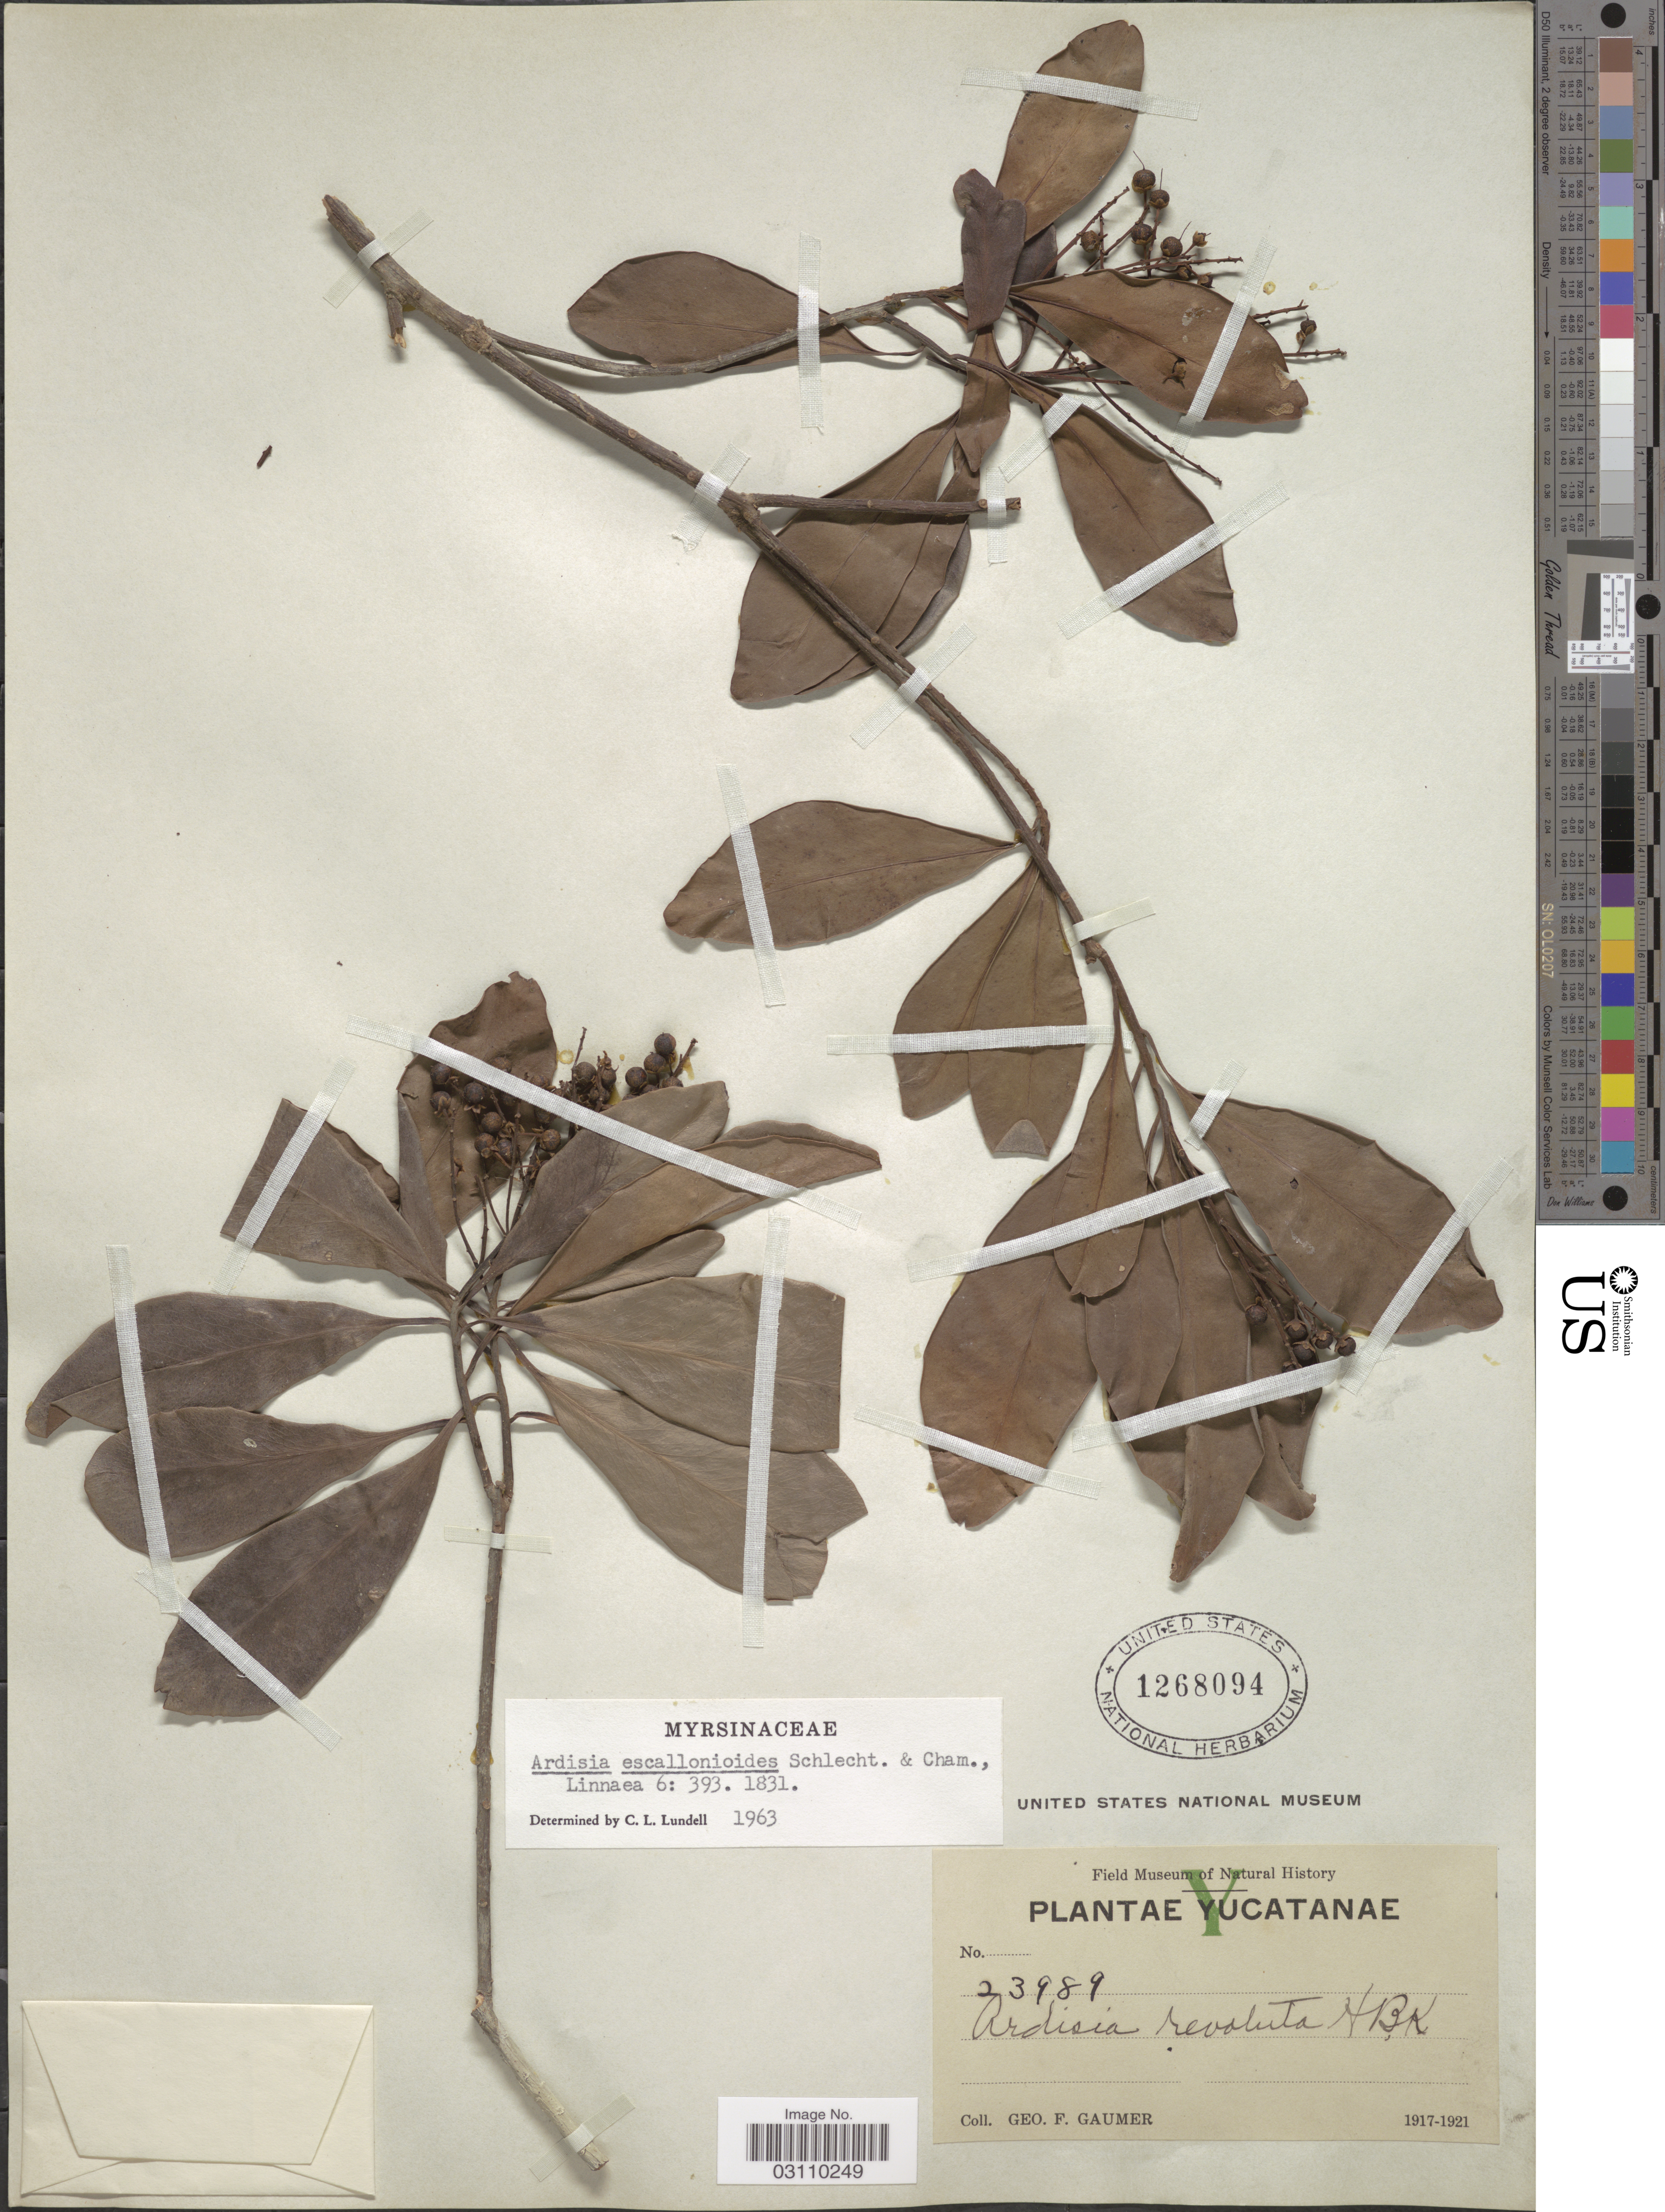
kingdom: Plantae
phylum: Tracheophyta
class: Magnoliopsida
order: Ericales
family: Primulaceae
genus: Ardisia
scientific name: Ardisia escallonioides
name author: Schltdl. & Cham.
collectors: G. F. Gaumer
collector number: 23989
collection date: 1917/1921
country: Mexico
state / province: Yucatán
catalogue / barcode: US 1268094